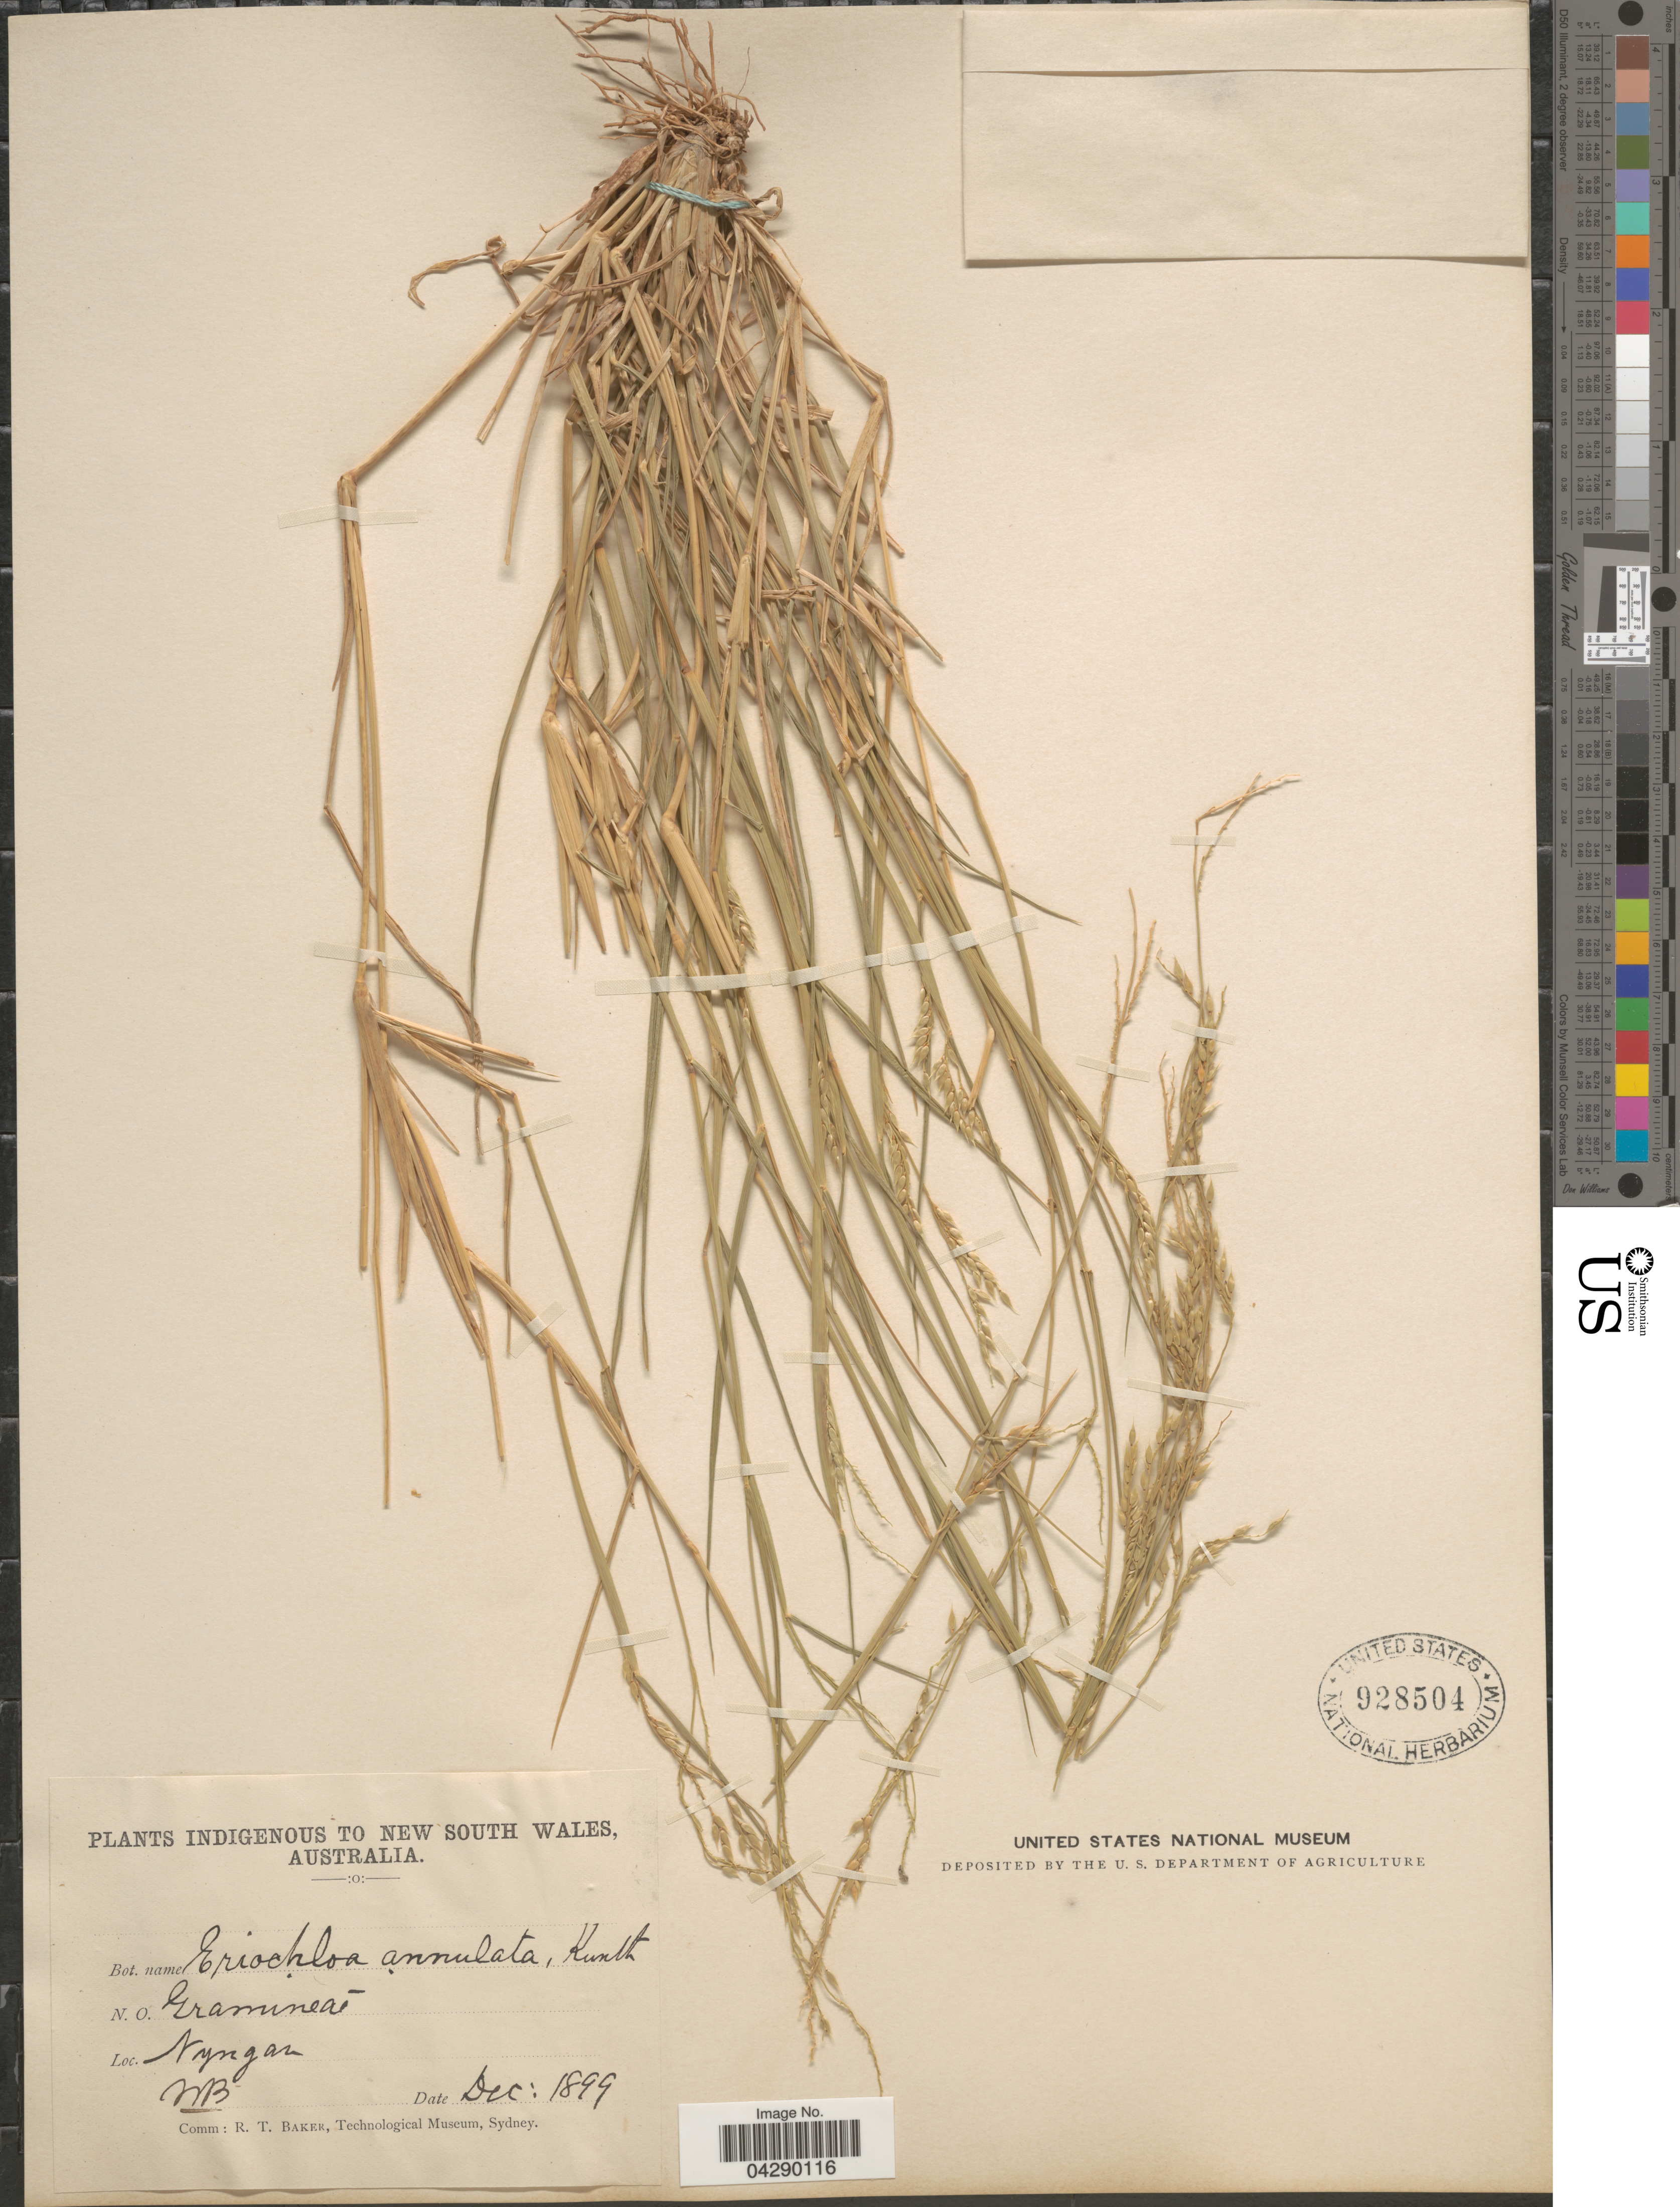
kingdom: Plantae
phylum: Tracheophyta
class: Liliopsida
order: Poales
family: Poaceae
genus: Eriochloa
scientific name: Eriochloa punctata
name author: (L.) Desv. ex Ham.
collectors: W. B.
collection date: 1899-12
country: Australia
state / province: New South Wales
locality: Nyngan. Indigenous to New South Wales.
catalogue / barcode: US 928504